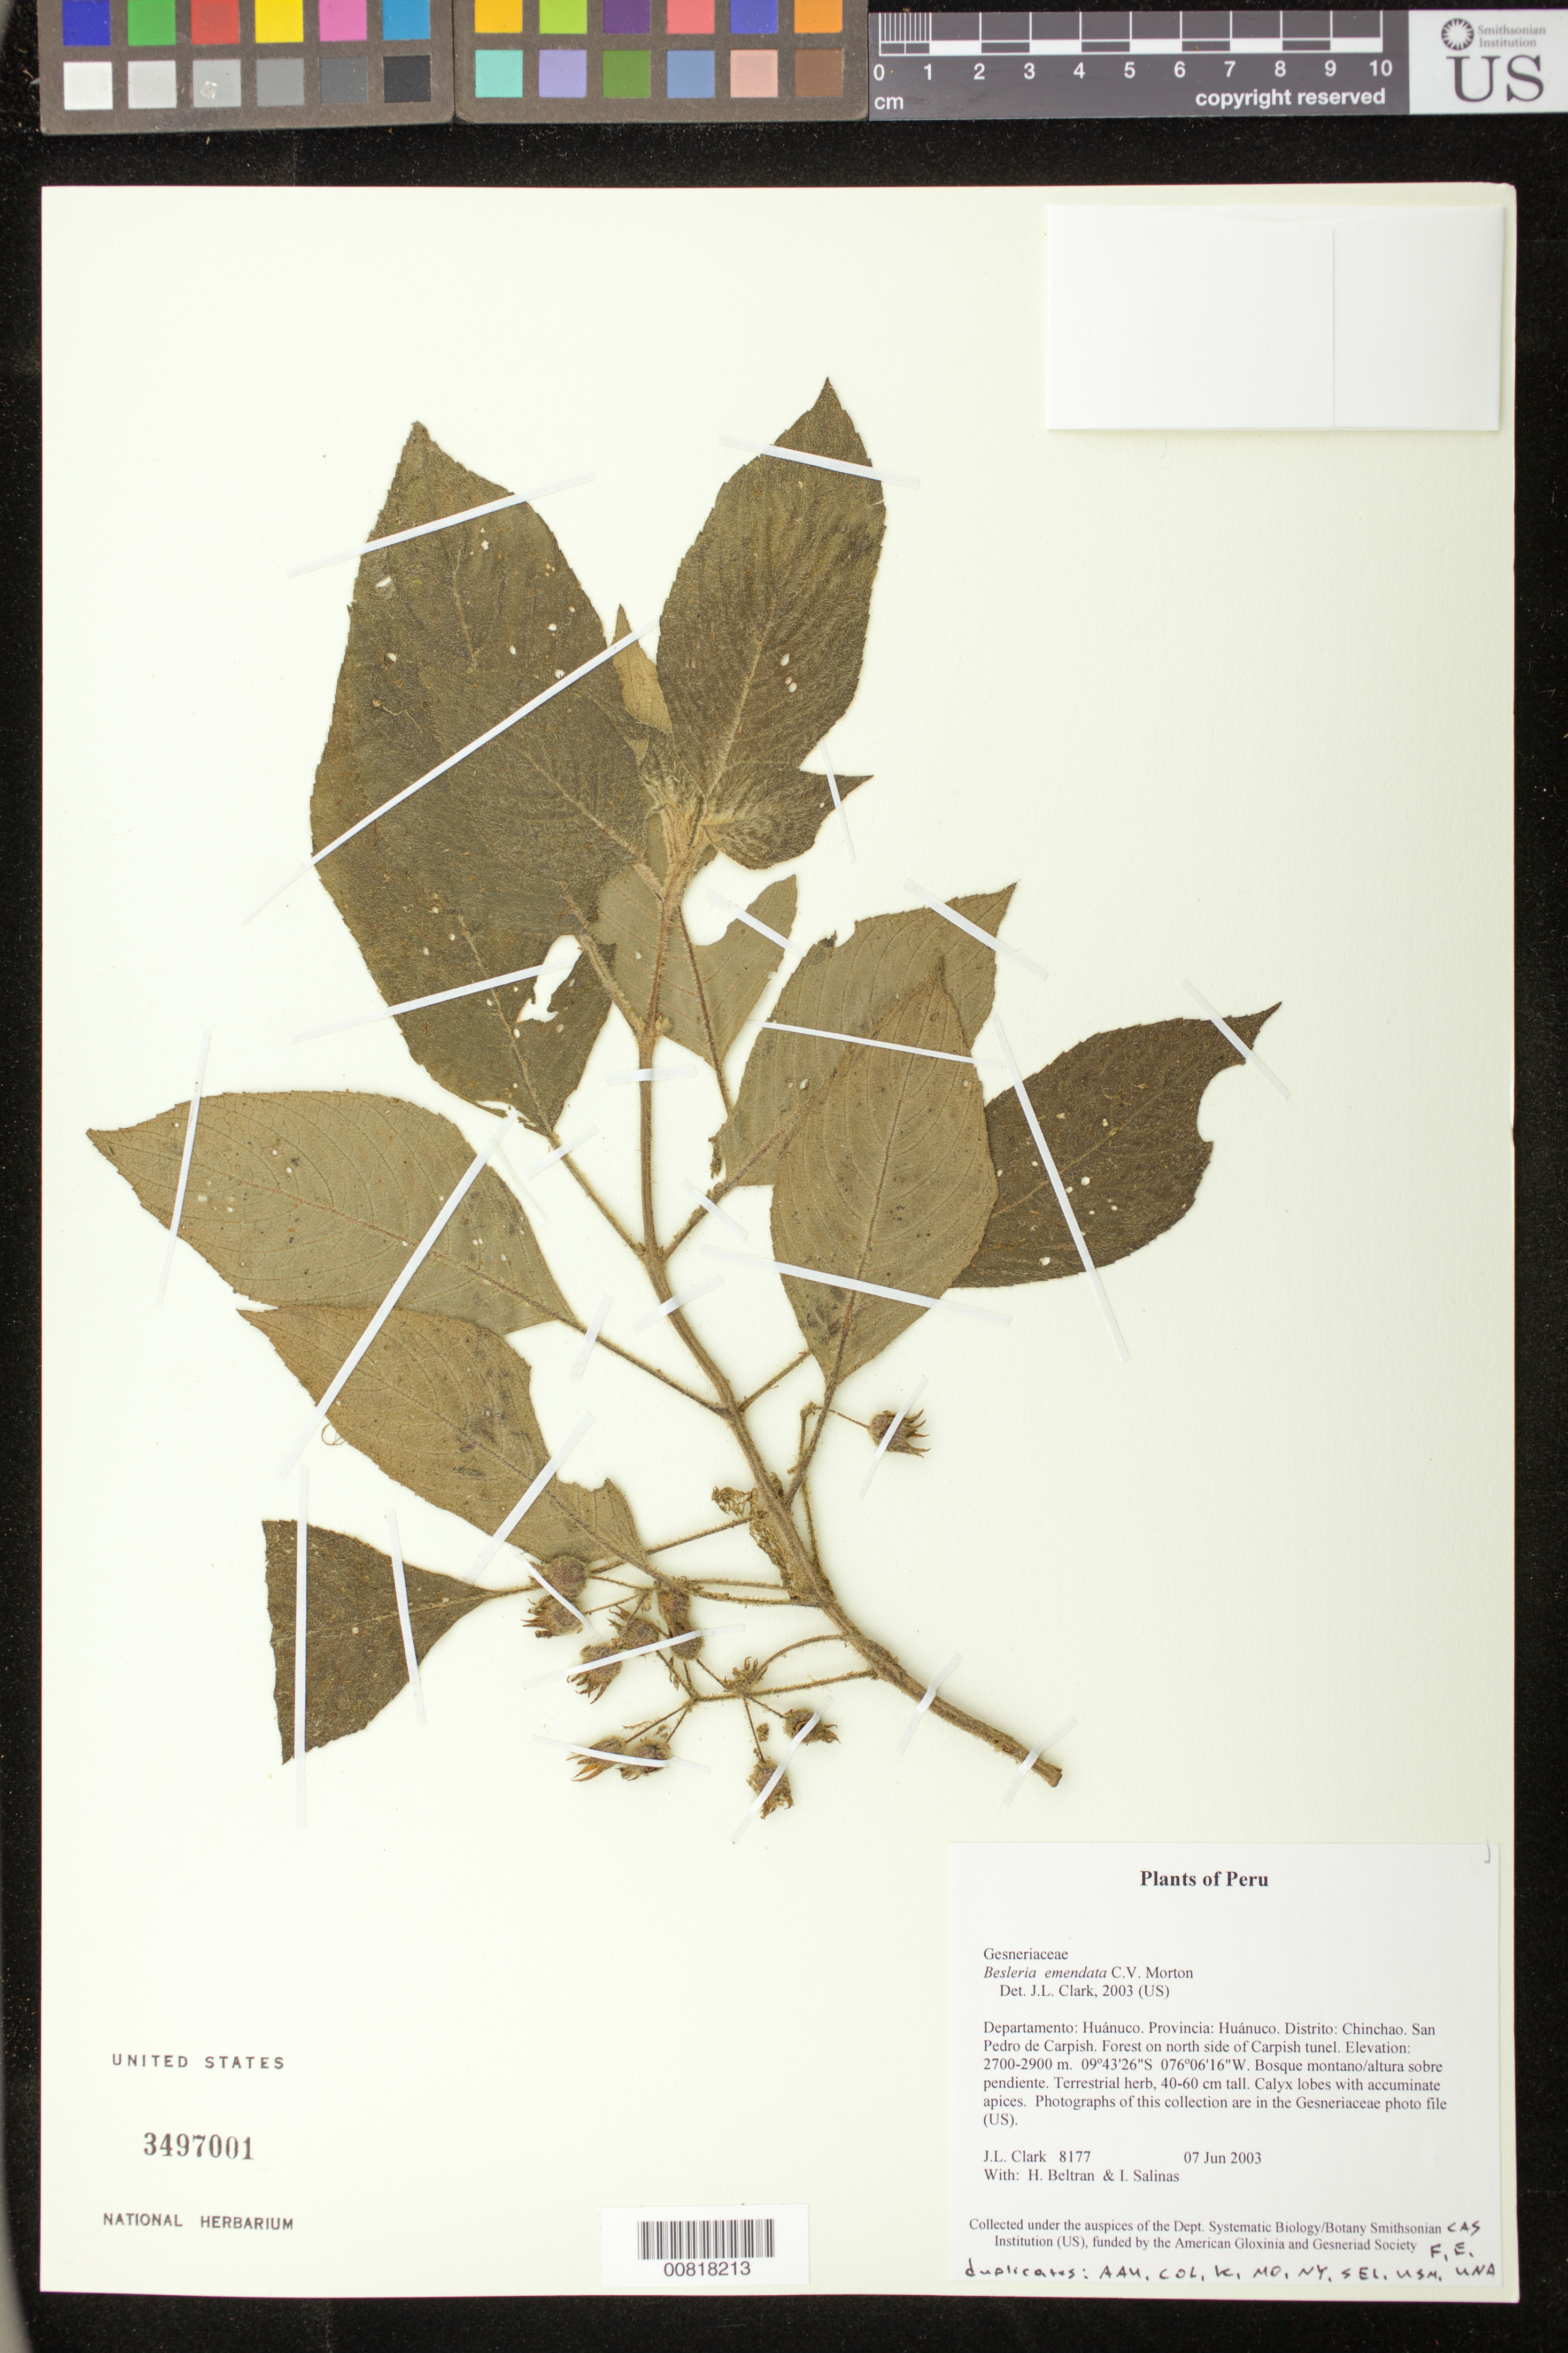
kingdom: Plantae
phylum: Tracheophyta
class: Magnoliopsida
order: Lamiales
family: Gesneriaceae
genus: Besleria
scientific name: Besleria emendata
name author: C.V. Morton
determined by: Clark, J. L., (SEL), The Marie Selby Botanical Garden (UNITED STATES)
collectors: J. L. Clark, H. Beltran & I. Salinas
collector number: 8177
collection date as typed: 07 Jun 2003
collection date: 2003-06-07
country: Peru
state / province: Huánuco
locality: Huánuco. Distrito: Chinchao. San Pedro de Carpish. Forest on north side of Carpish tunel.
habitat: Bosque montano/altura sobre pendiente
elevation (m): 2700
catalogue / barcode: US 3497001